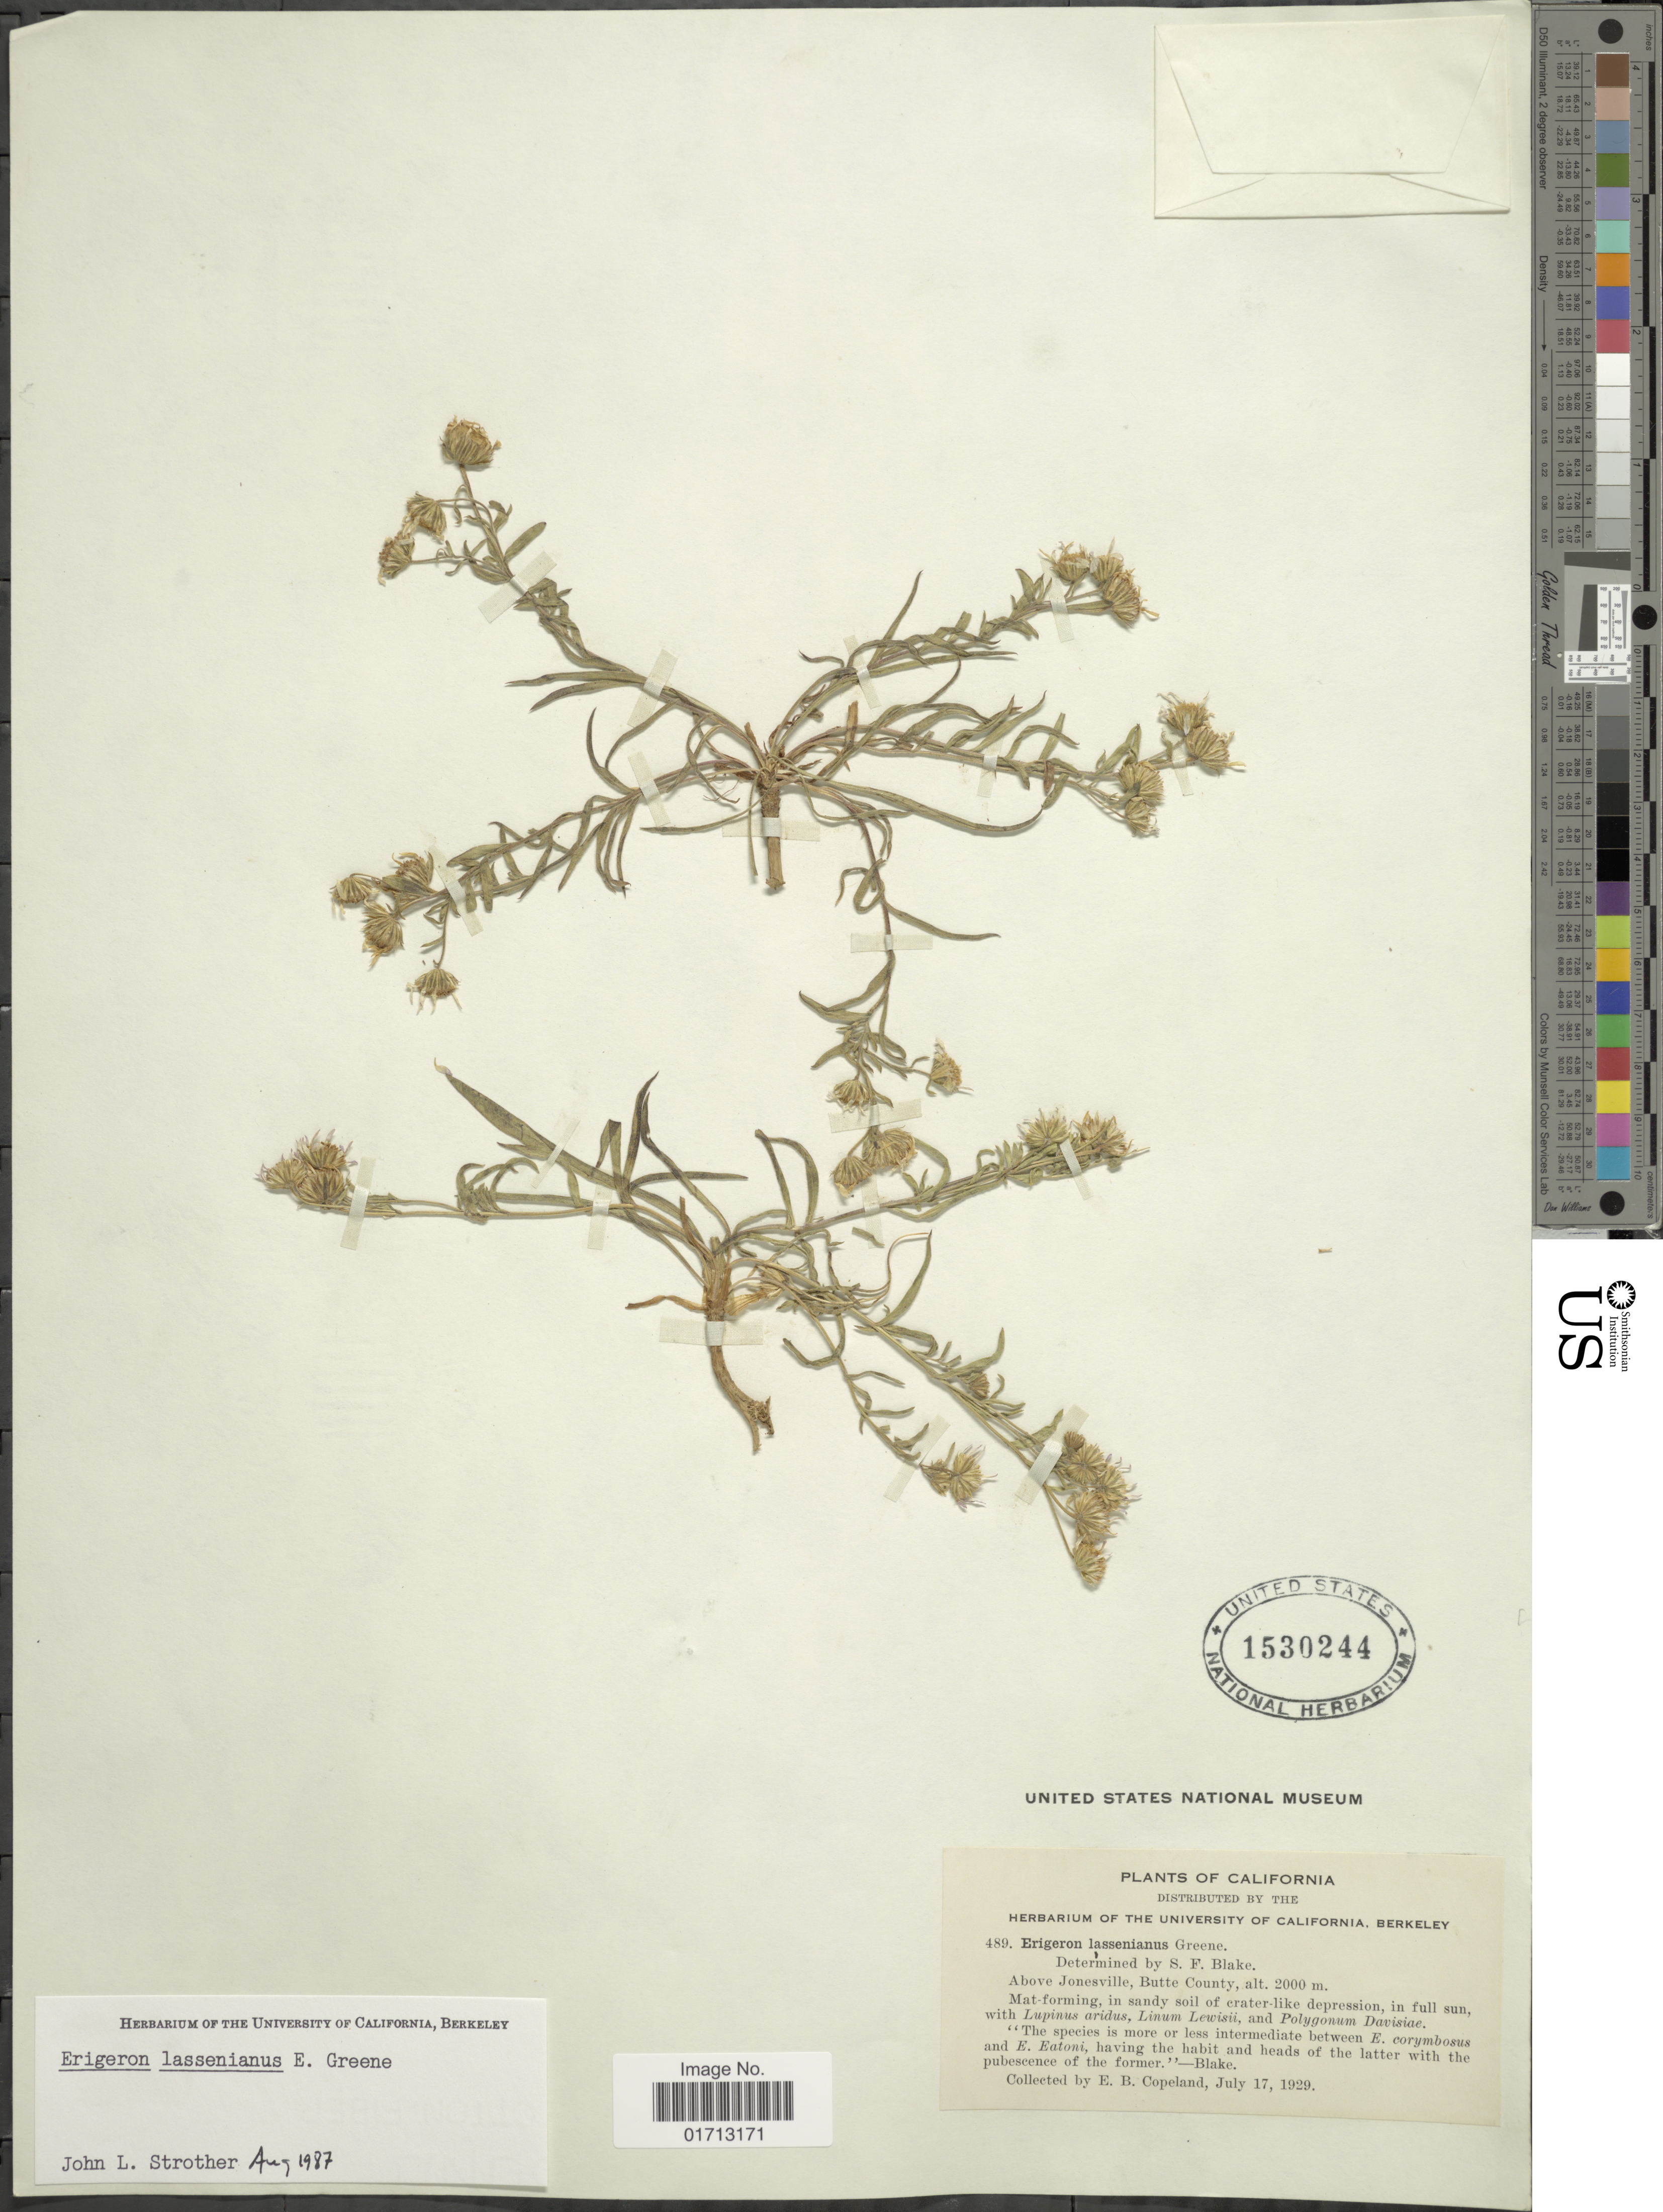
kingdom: Plantae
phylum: Tracheophyta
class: Magnoliopsida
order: Asterales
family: Asteraceae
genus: Erigeron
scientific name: Erigeron lassenianus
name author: Greene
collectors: E. B. Copeland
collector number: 489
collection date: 1929-07-17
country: United States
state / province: California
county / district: Butte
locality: Above Jonesville, Butte County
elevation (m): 2000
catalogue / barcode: US 1530244